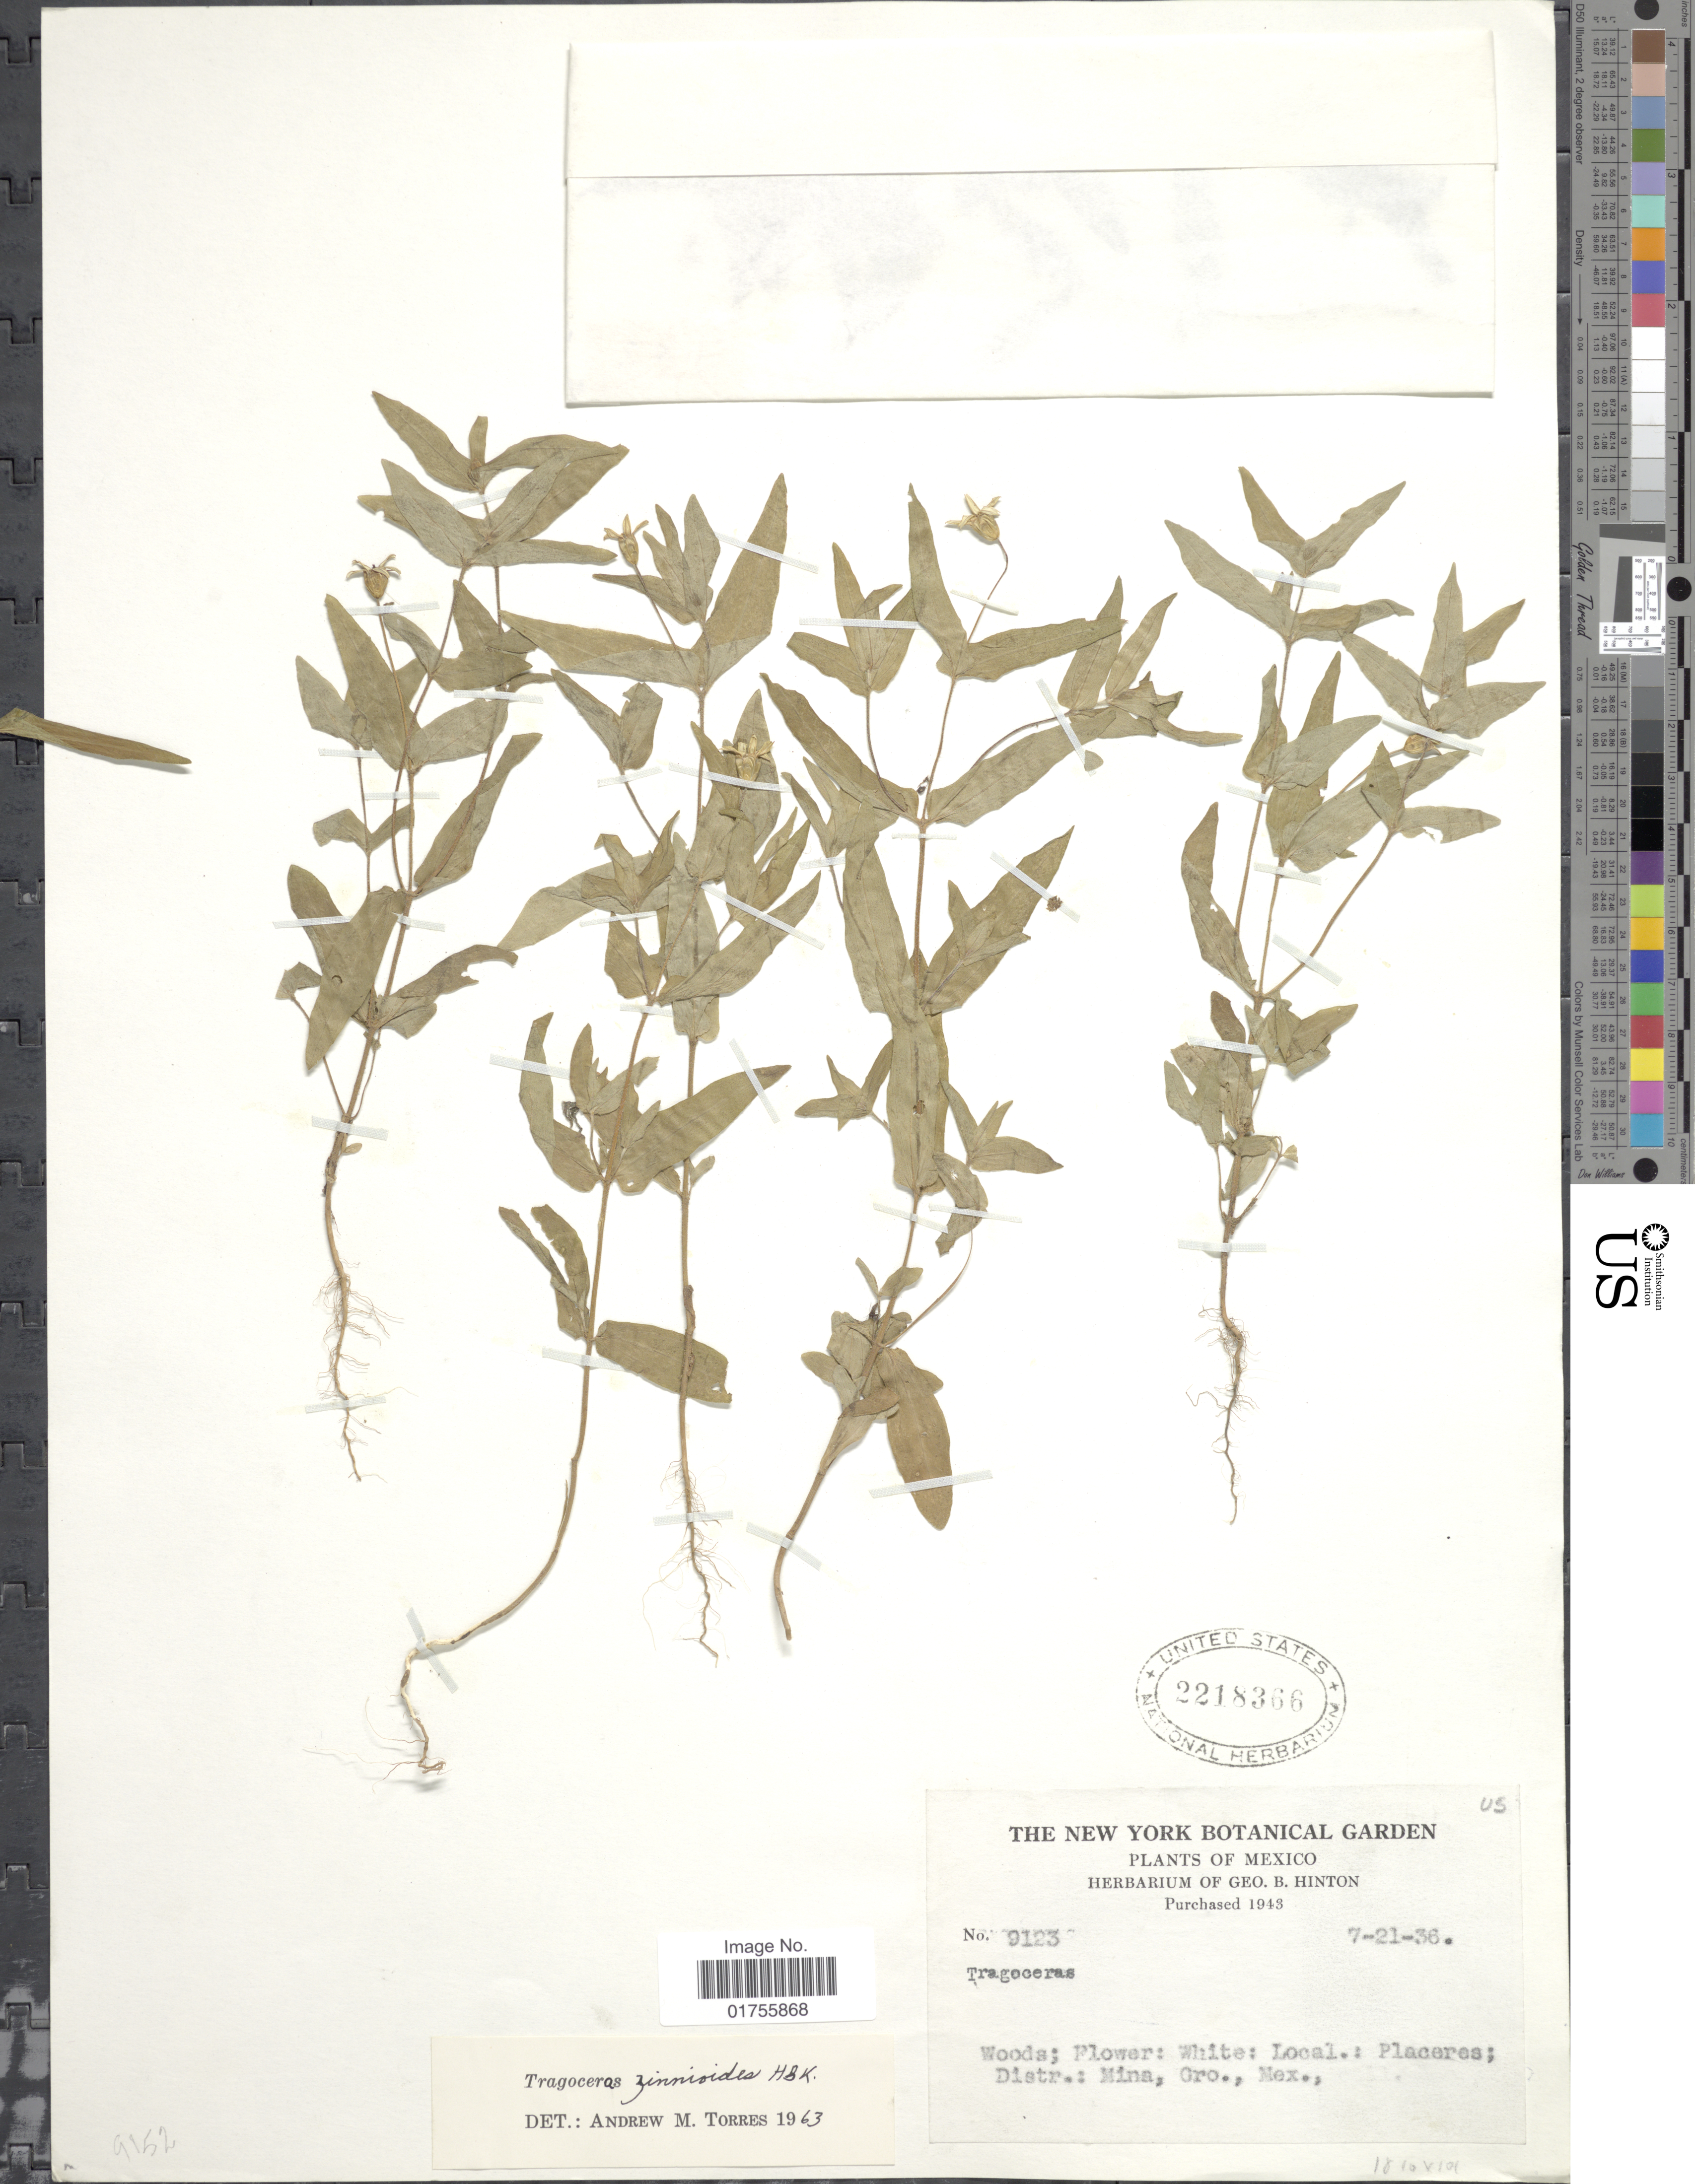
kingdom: Plantae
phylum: Tracheophyta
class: Magnoliopsida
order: Asterales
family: Asteraceae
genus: Tragoceros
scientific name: Tragoceros zinnioides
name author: Kunth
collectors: ex herb. G. B. Hinton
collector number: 9123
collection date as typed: Transcribed d/m/y: 21/7/36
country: Mexico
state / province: Guerrero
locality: Distr.: Mina, Gro., Mex.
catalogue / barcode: US 2218366